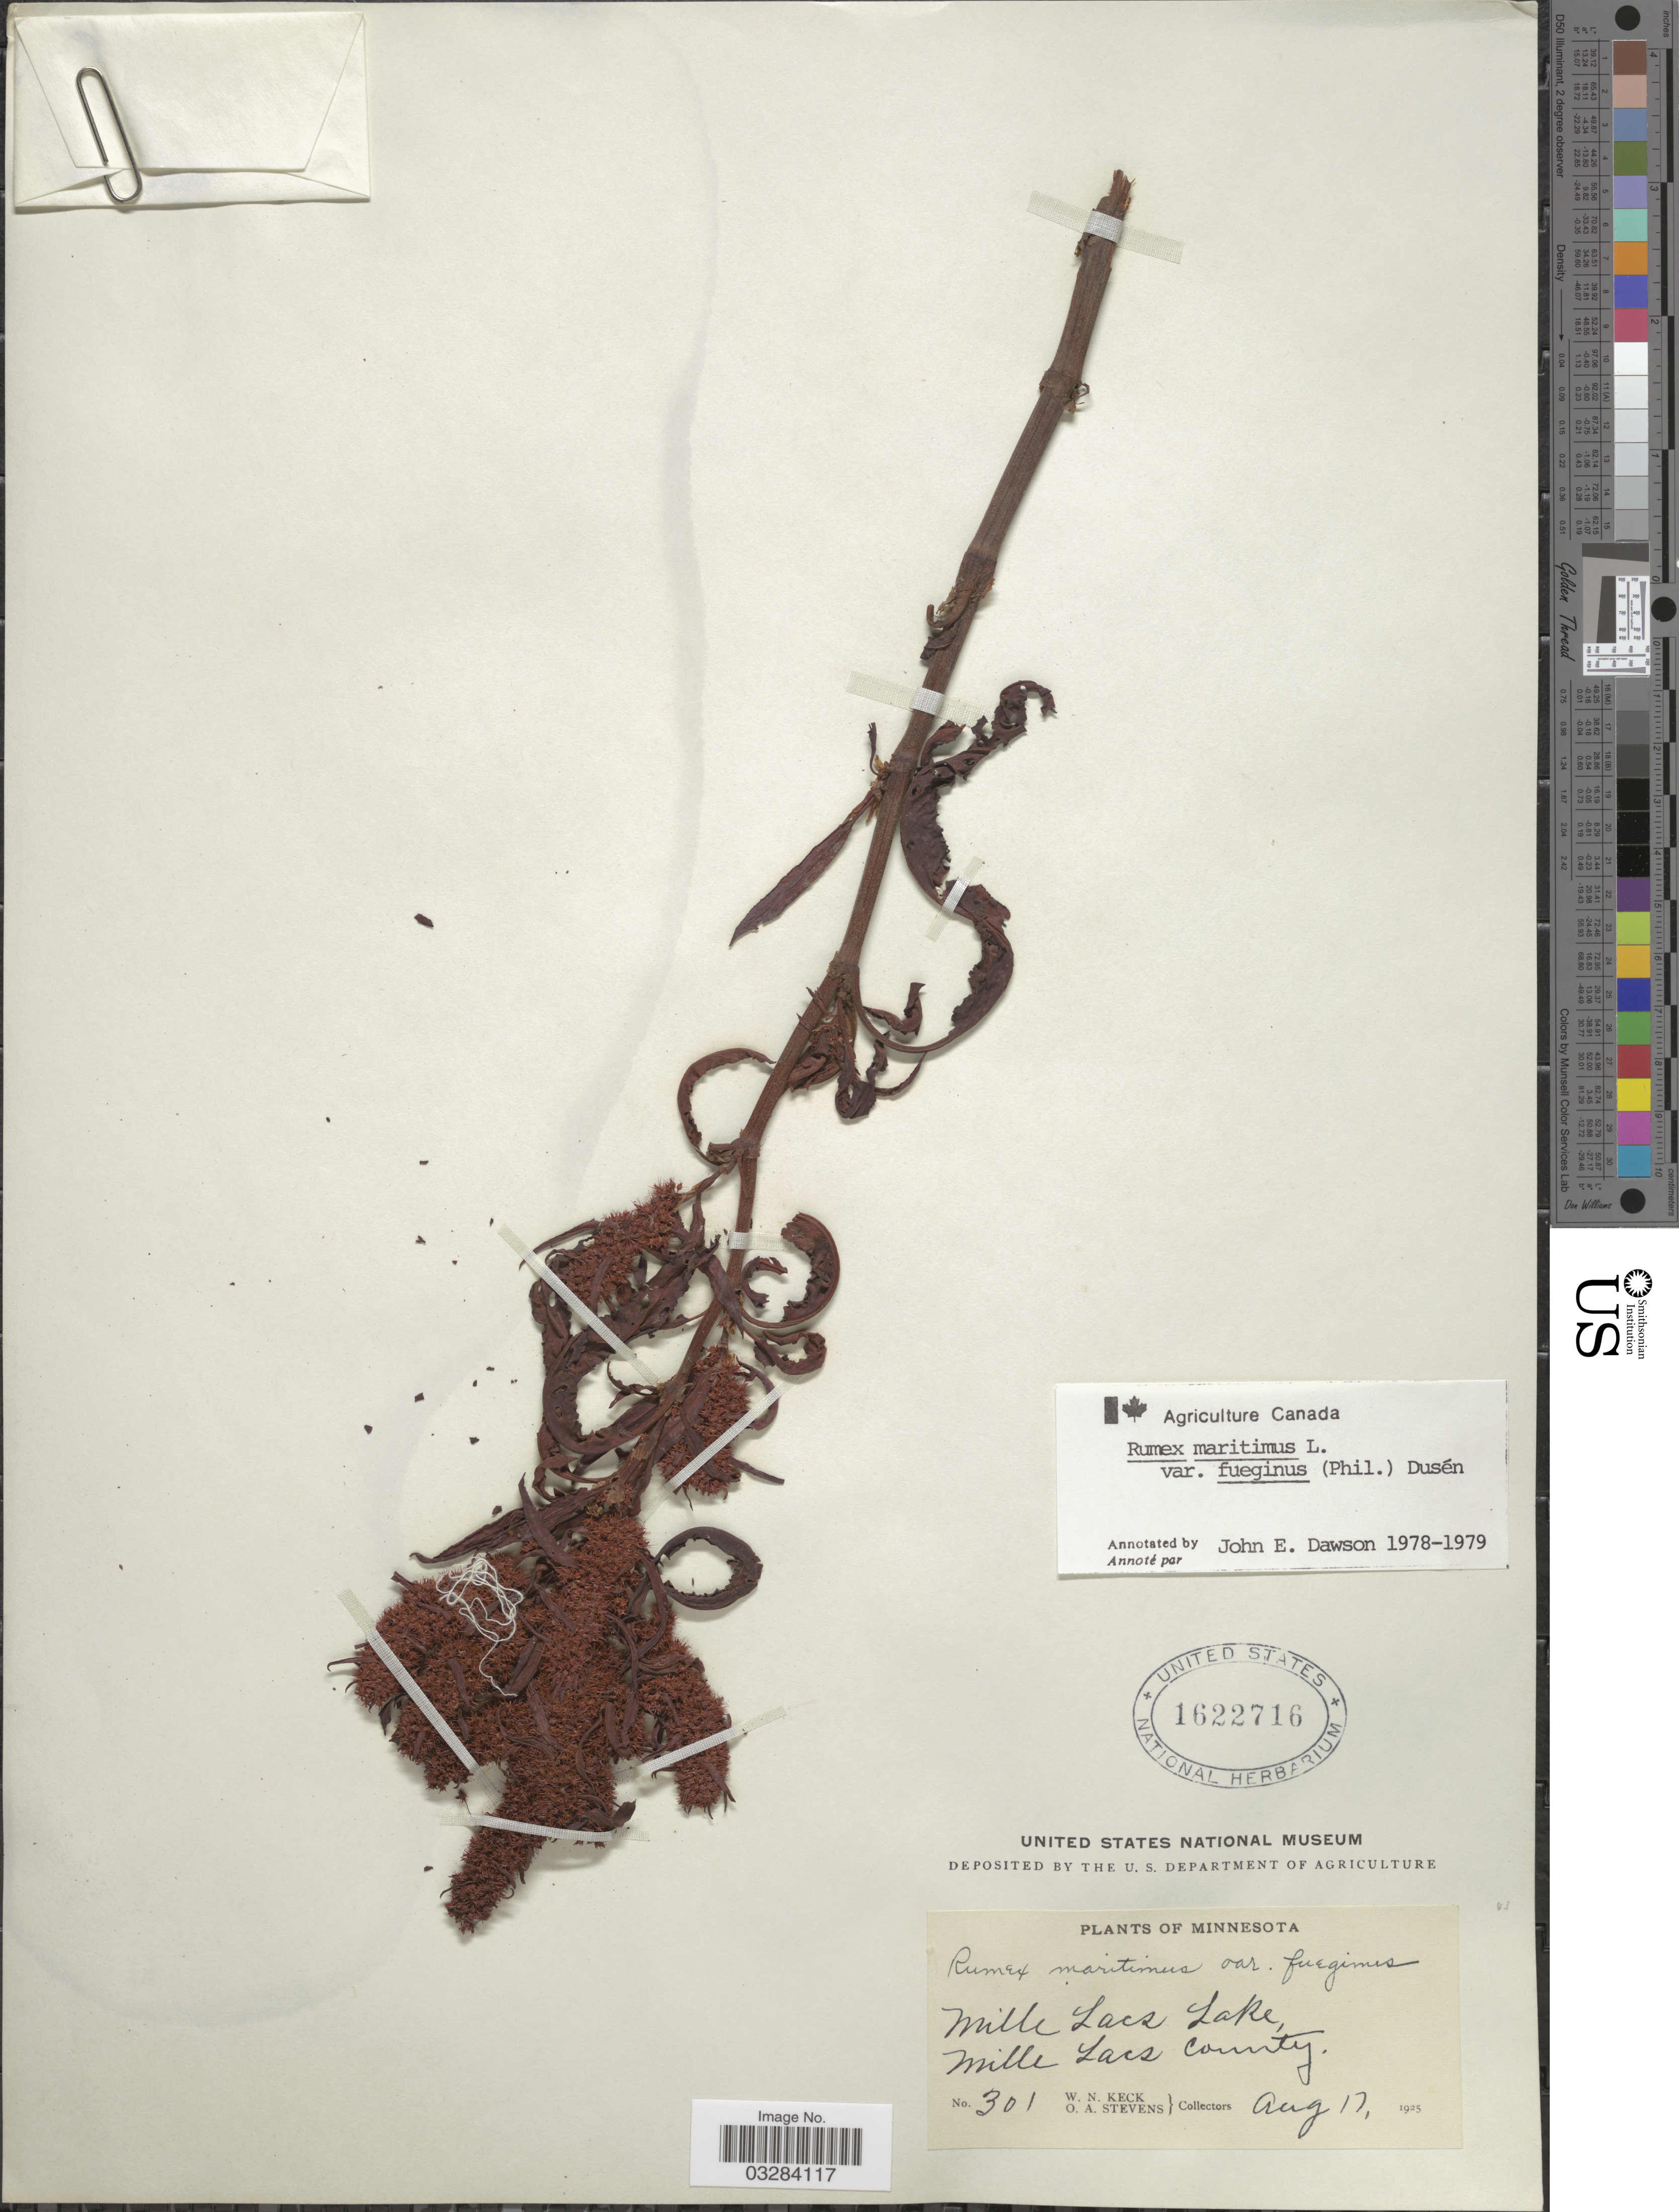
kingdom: Plantae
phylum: Tracheophyta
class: Magnoliopsida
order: Caryophyllales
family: Polygonaceae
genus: Rumex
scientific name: Rumex maritimus var. fueginus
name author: (Phil.) Dusén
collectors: W. Keck & O. A. Stevens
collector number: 301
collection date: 1925-08-17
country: United States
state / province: Minnesota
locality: Mille Lacs Lake, Mille Lacs County.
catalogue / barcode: US 1622716